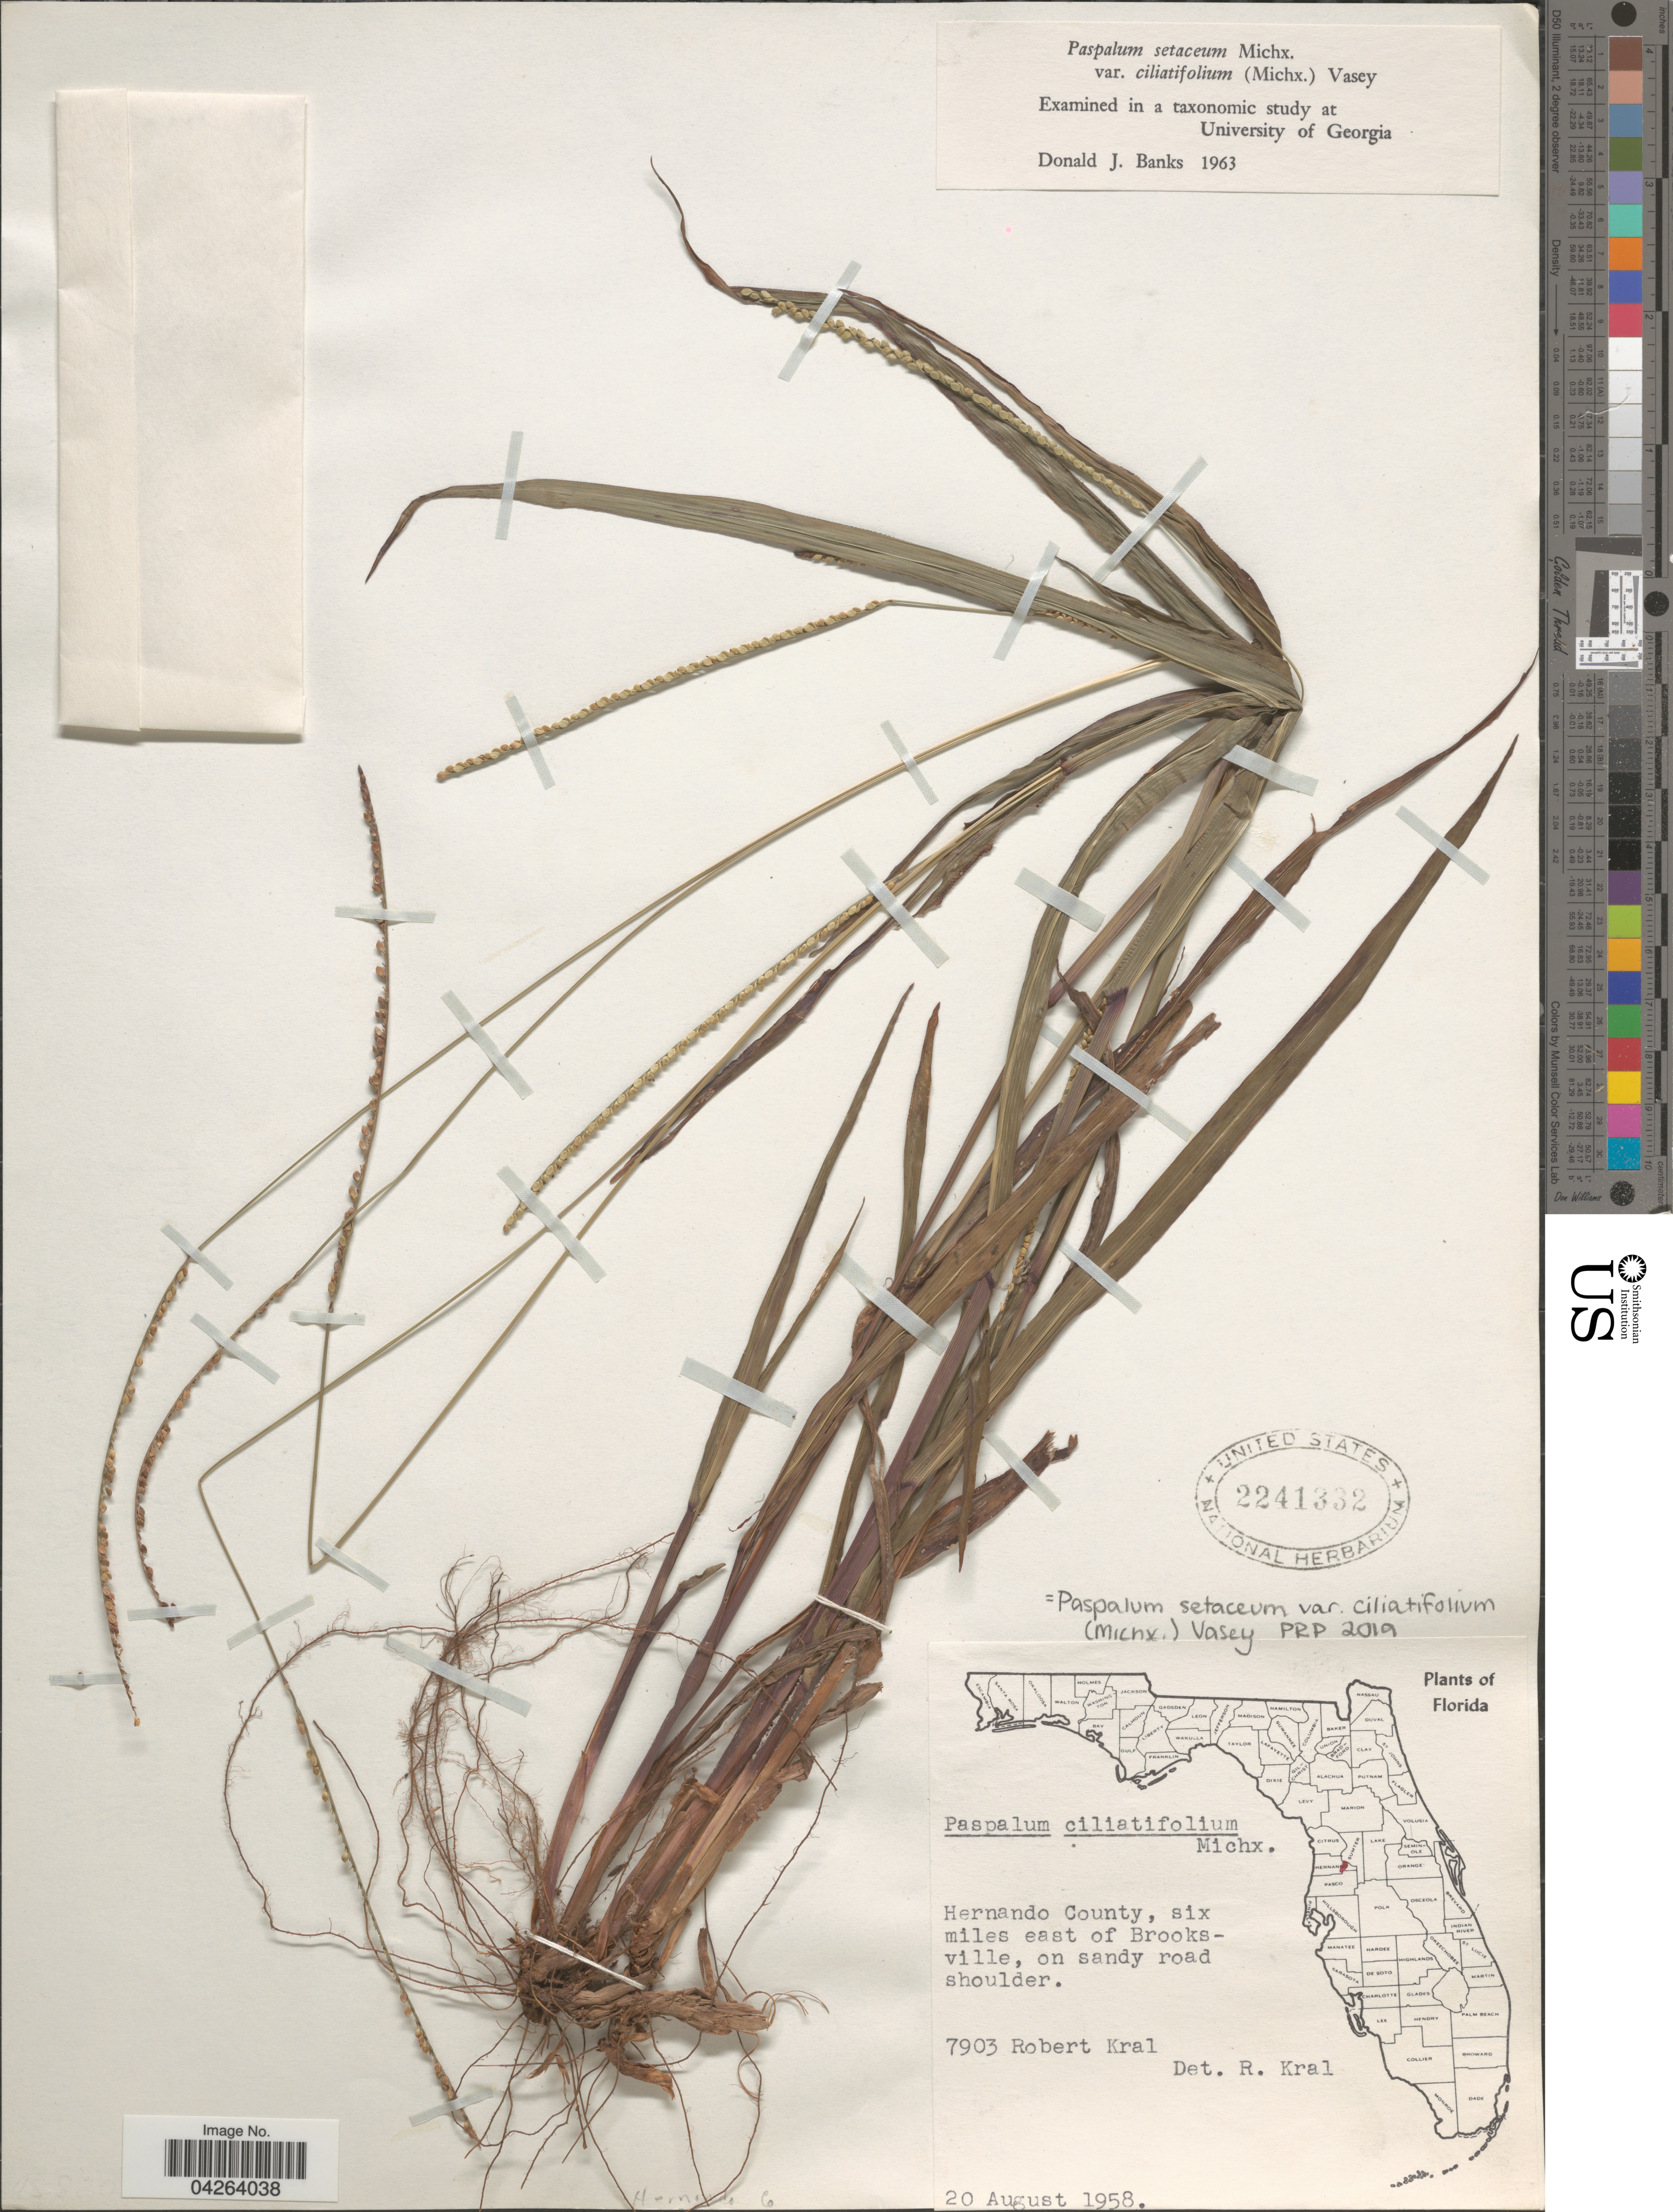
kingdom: Plantae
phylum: Tracheophyta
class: Liliopsida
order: Poales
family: Poaceae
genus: Paspalum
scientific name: Paspalum setaceum var. ciliatifolium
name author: (Michx.) Vasey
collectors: R. Kral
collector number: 7903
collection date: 1958-08-20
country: United States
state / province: Florida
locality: Hernando County, six miles east of Brooksville, on sandy road shoulder.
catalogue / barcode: US 2241332